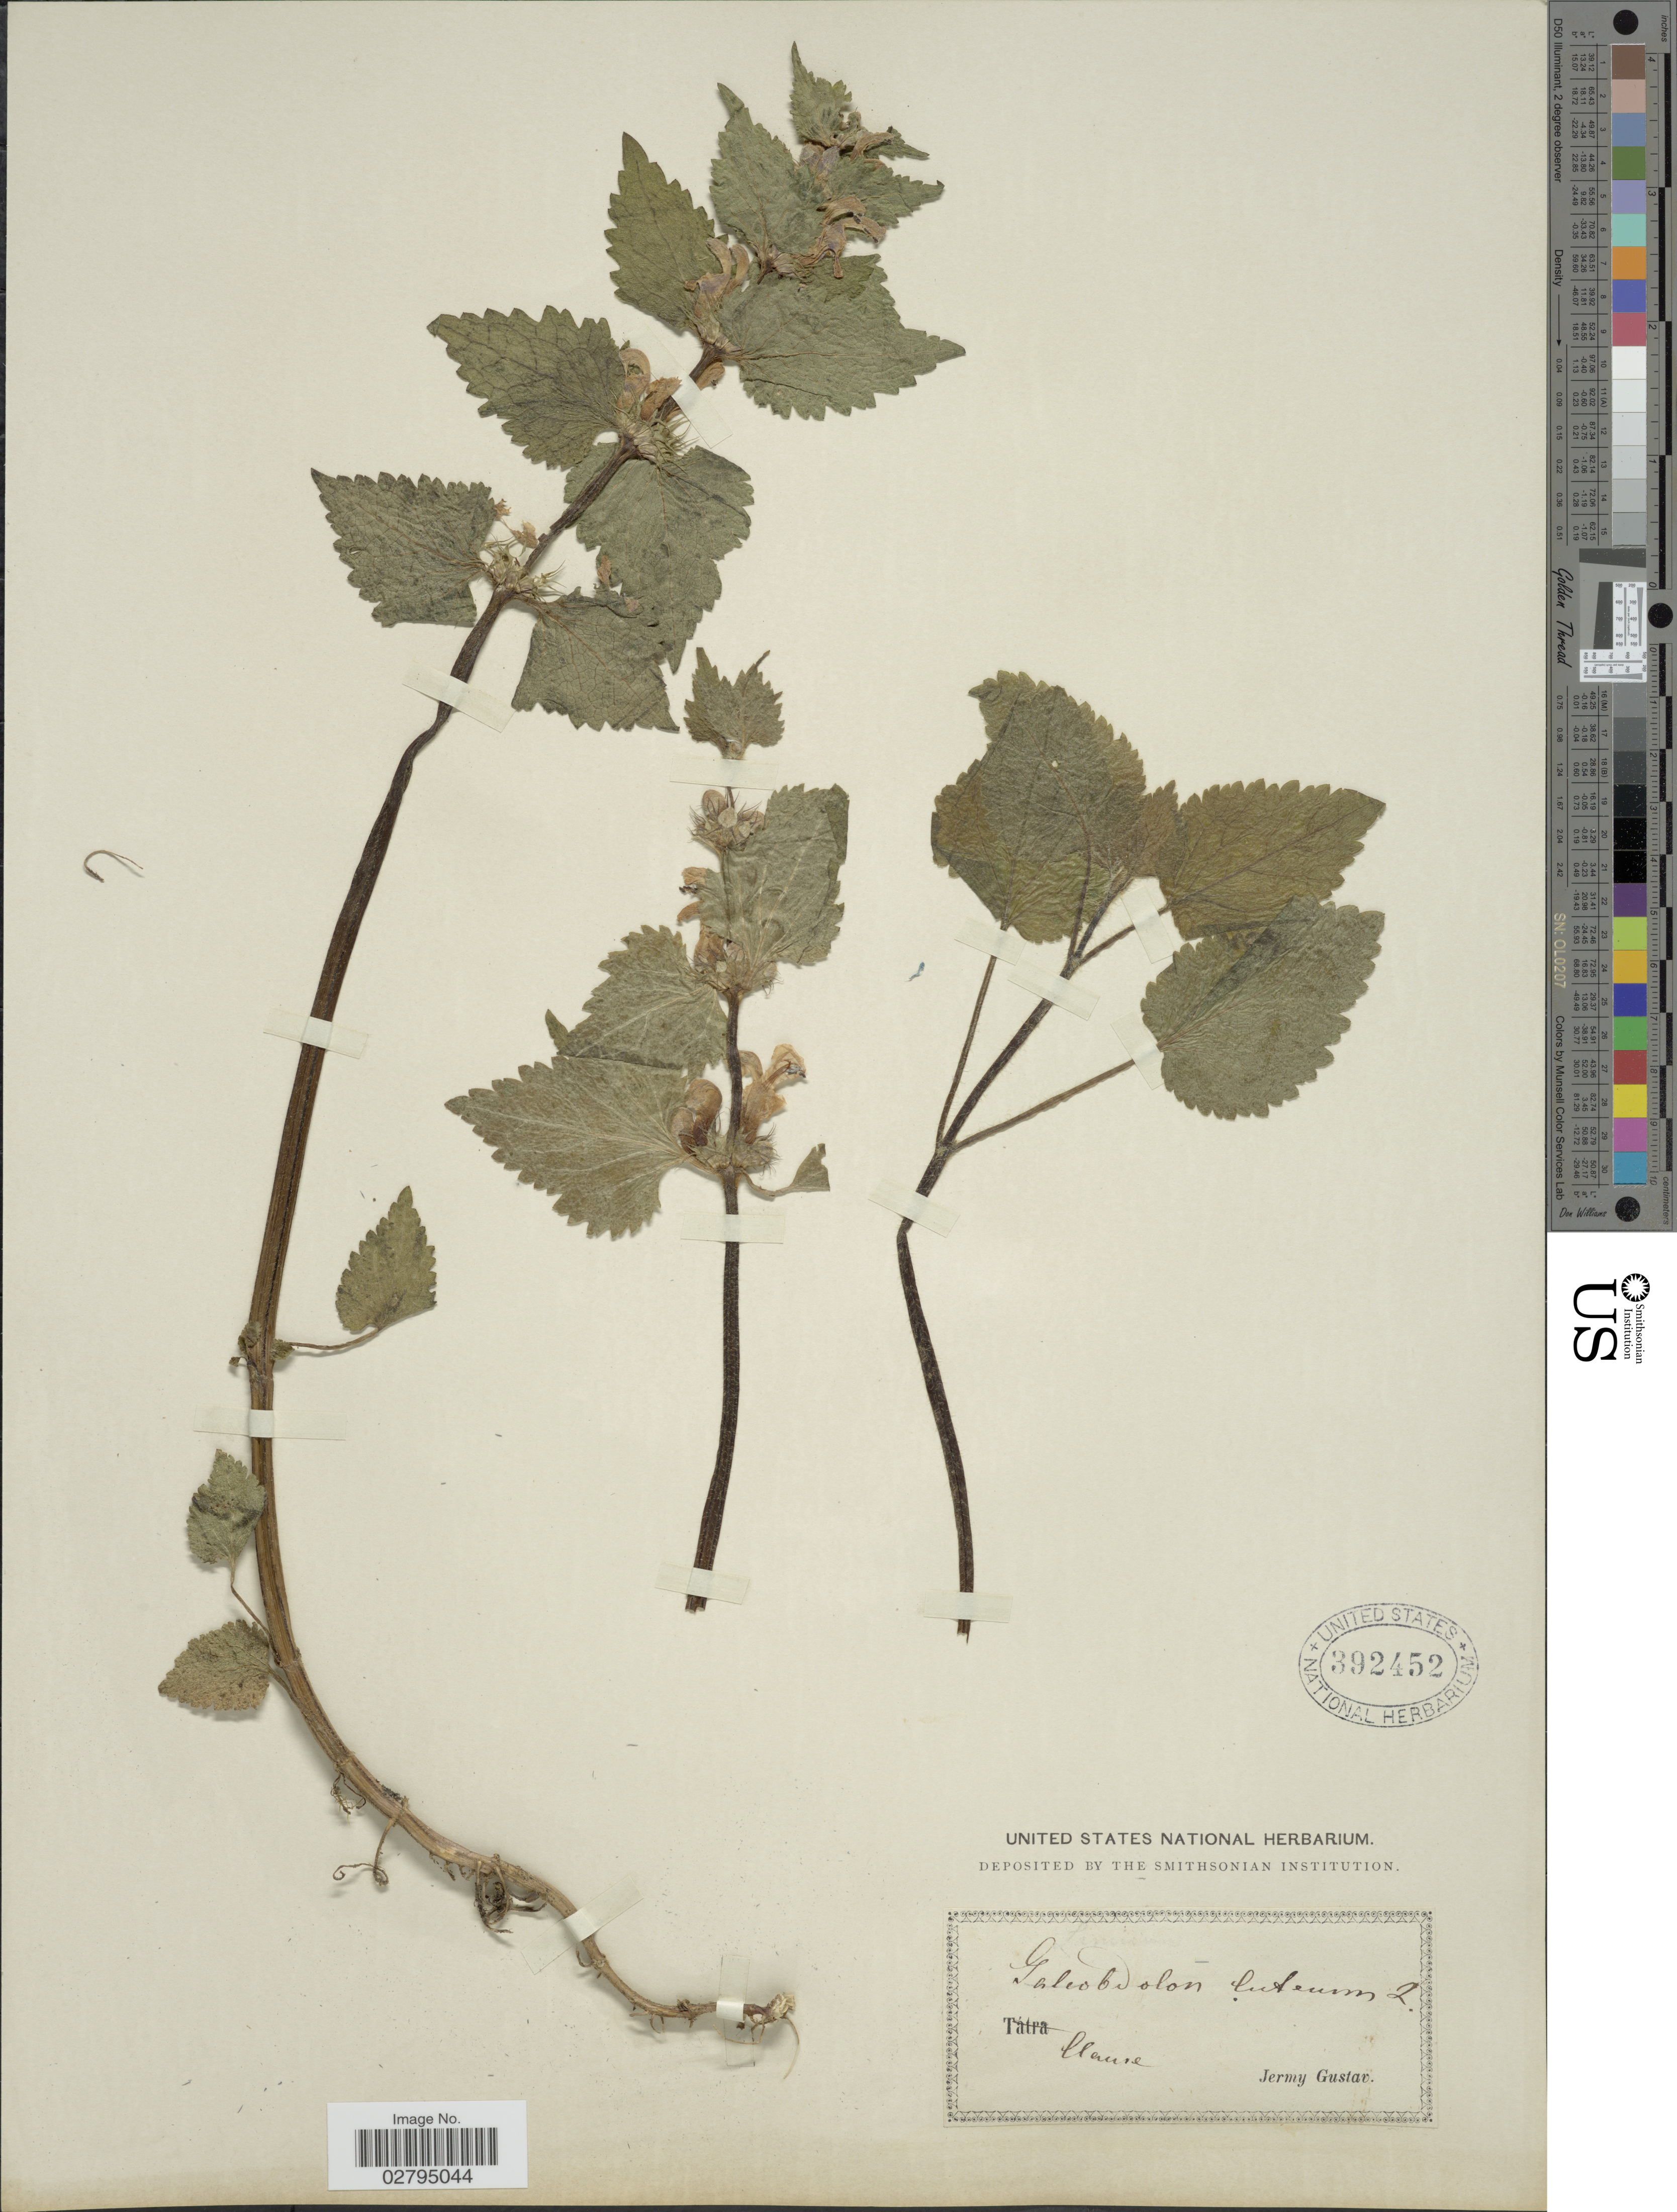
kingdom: Plantae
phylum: Tracheophyta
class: Magnoliopsida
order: Lamiales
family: Lamiaceae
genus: Lamium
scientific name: Lamium galeobdolon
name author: (L.) L.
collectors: J. Gustav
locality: Clause.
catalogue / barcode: US 392452